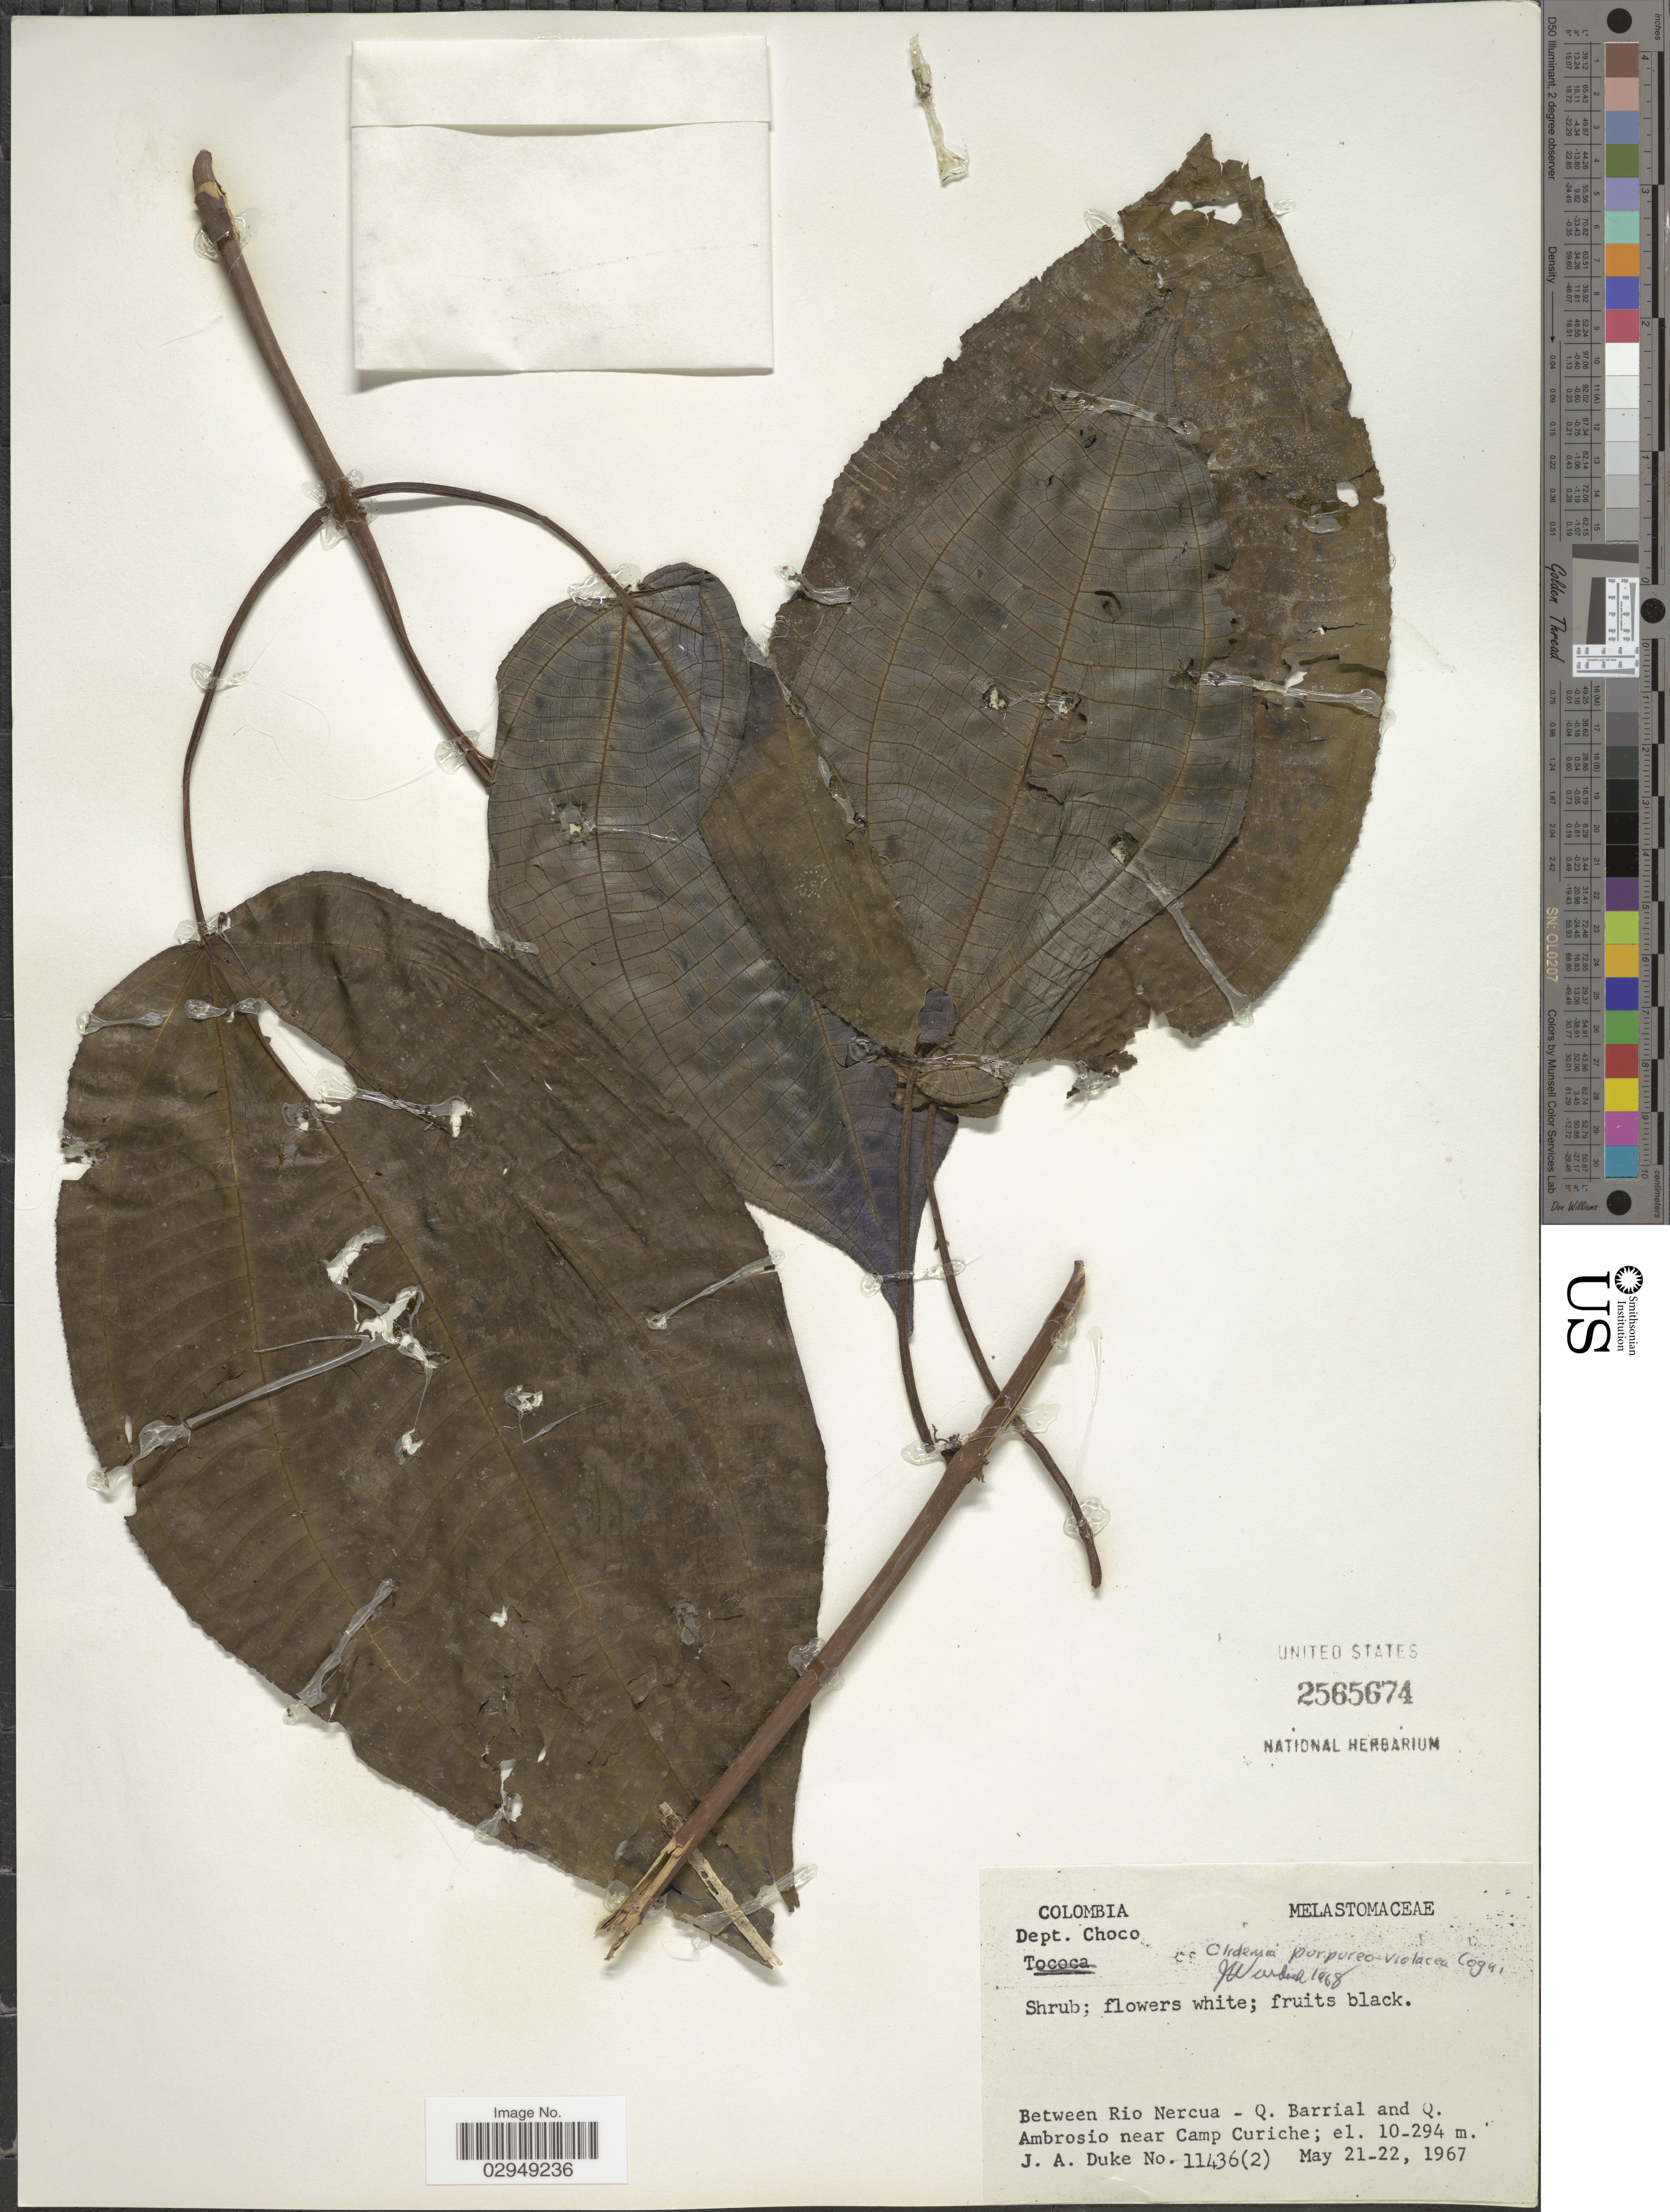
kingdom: Plantae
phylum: Tracheophyta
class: Magnoliopsida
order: Myrtales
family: Melastomataceae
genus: Clidemia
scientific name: Clidemia discolor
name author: (Triana) Cogn.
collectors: J. A. Duke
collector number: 11436(2)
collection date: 1967-05-21/1967-05-22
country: Colombia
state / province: Chocó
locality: Dept. Choco, Between Rio Nercua- Q. Barrial and Q. Ambrosio near Camp Curiche.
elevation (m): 10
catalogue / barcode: US 2565674